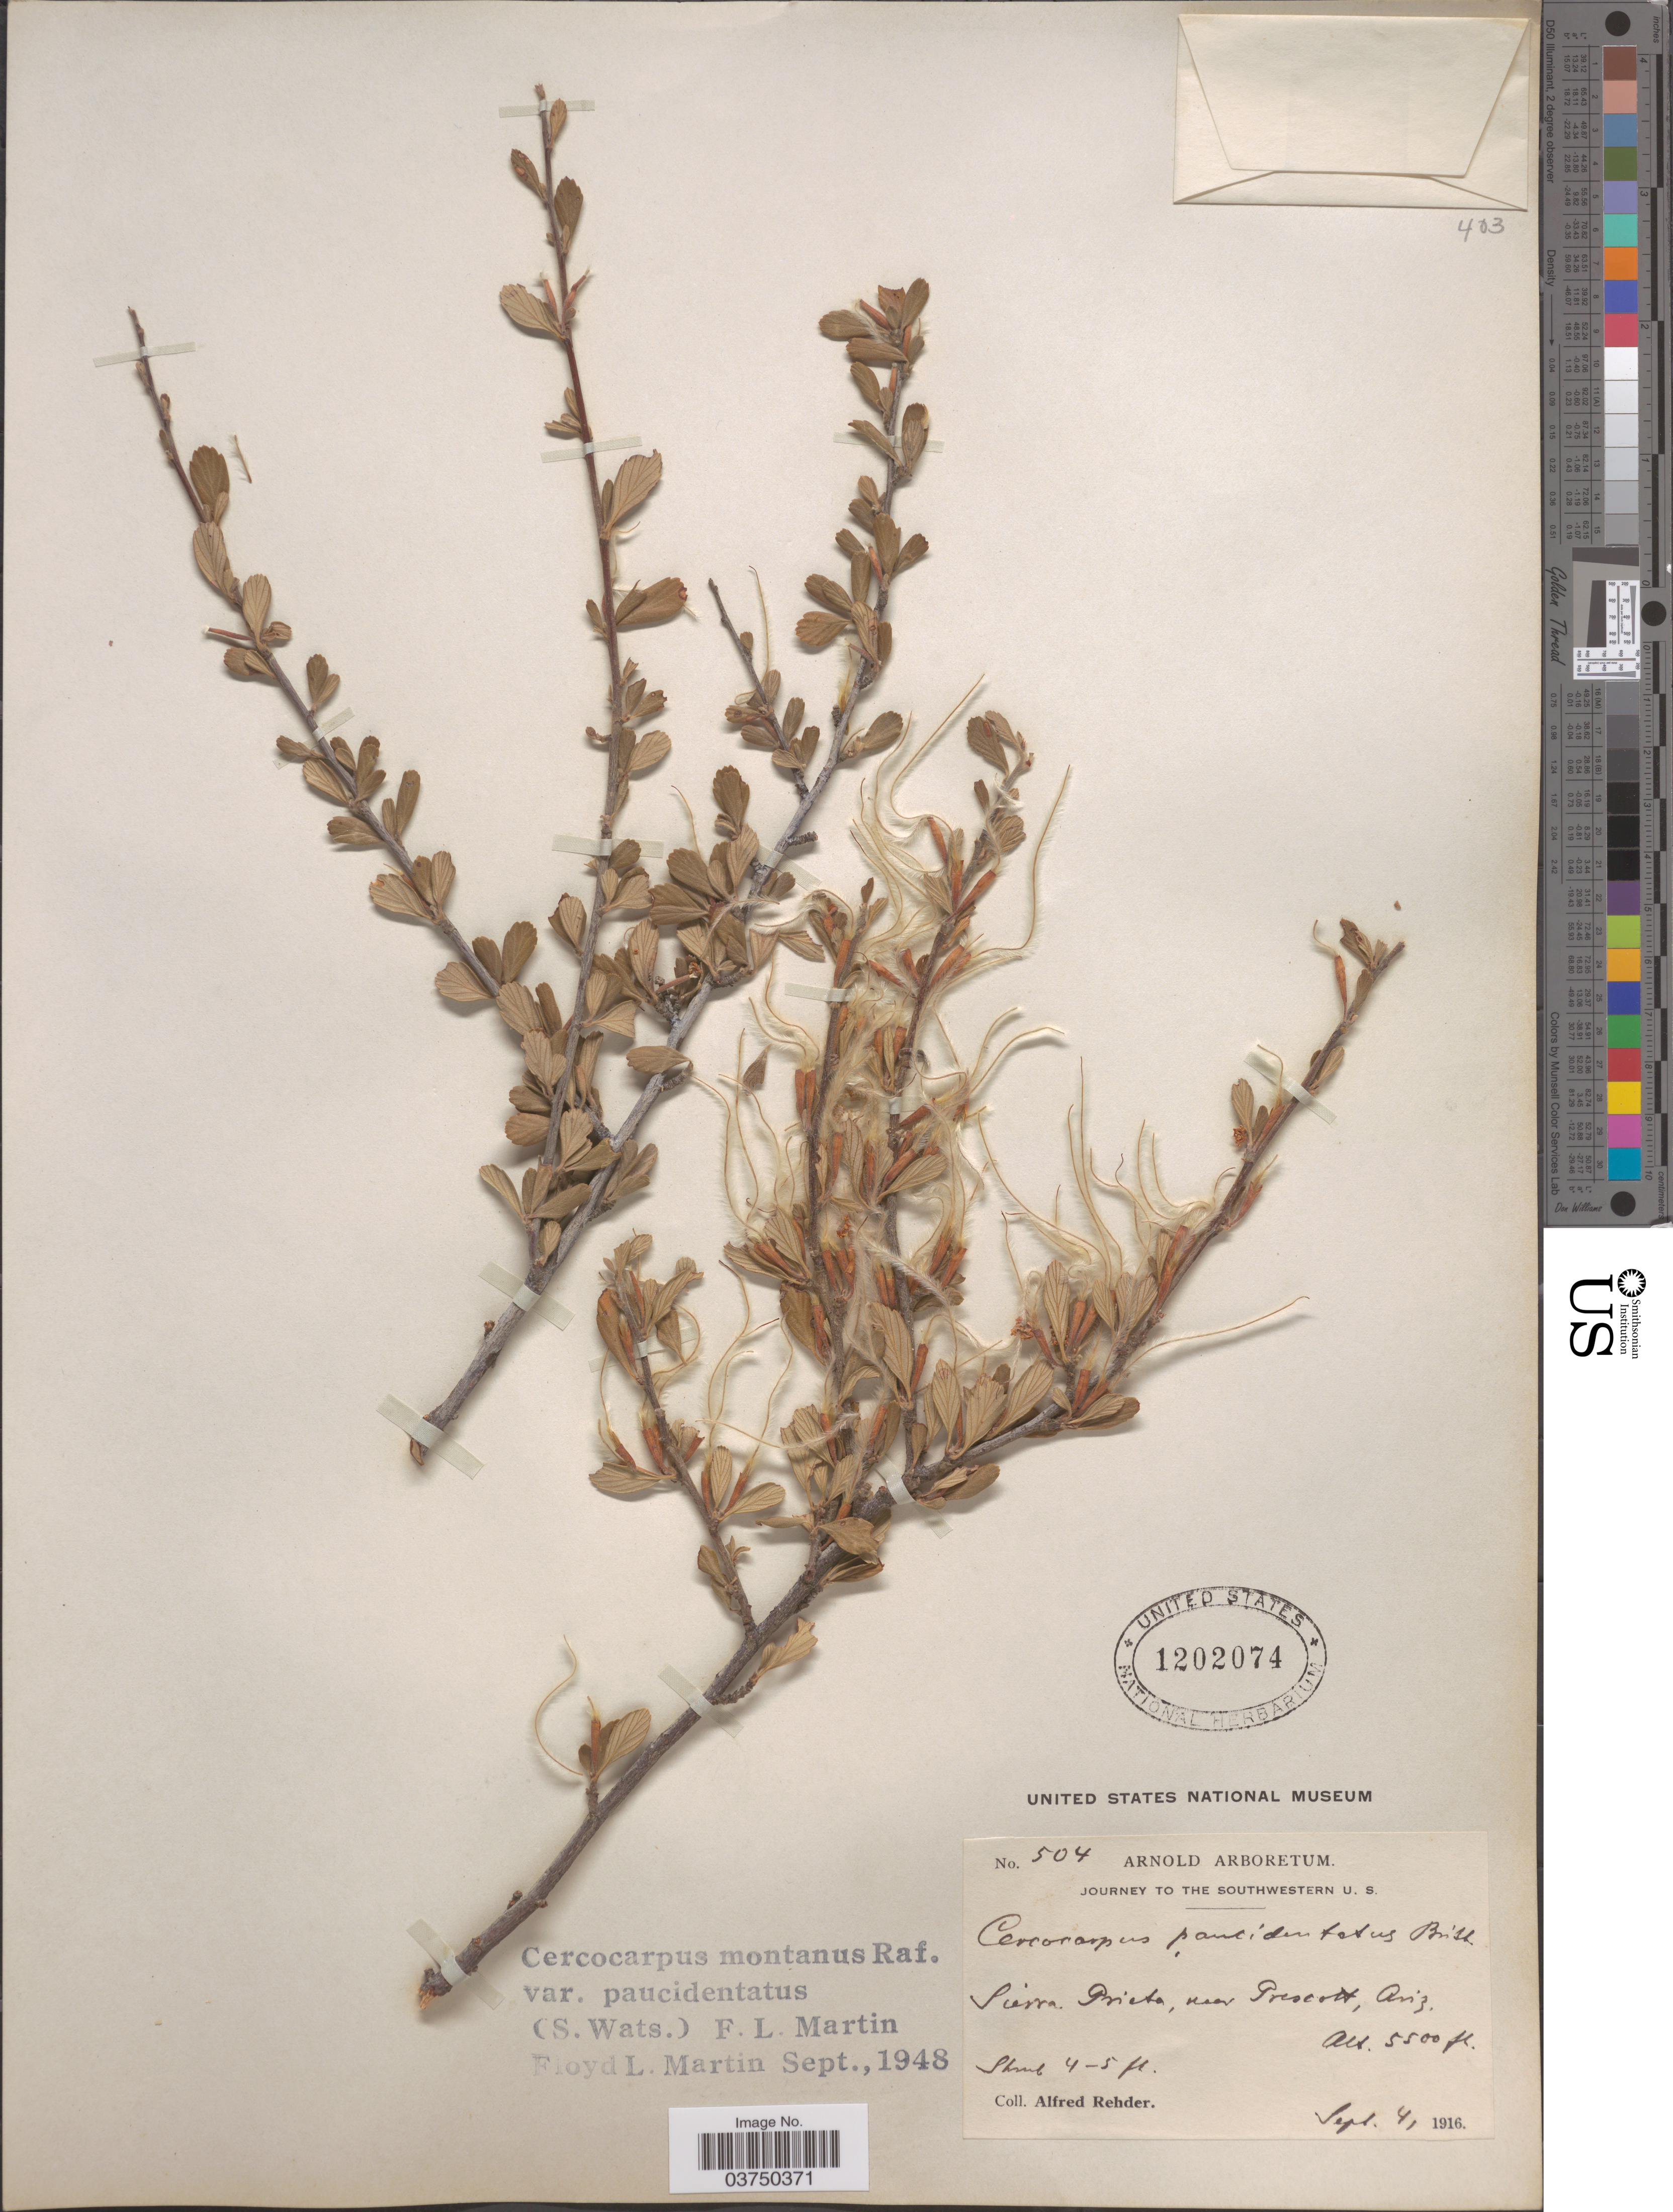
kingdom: Plantae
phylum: Tracheophyta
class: Magnoliopsida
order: Rosales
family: Rosaceae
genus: Cercocarpus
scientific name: Cercocarpus montanus var. paucidentatus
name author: (S. Watson) F.L. Martin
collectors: A. Rehder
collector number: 504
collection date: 1916-09-04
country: United States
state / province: Arizona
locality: Sierra Prieta, near Prescott.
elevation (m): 1676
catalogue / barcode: US 1202074